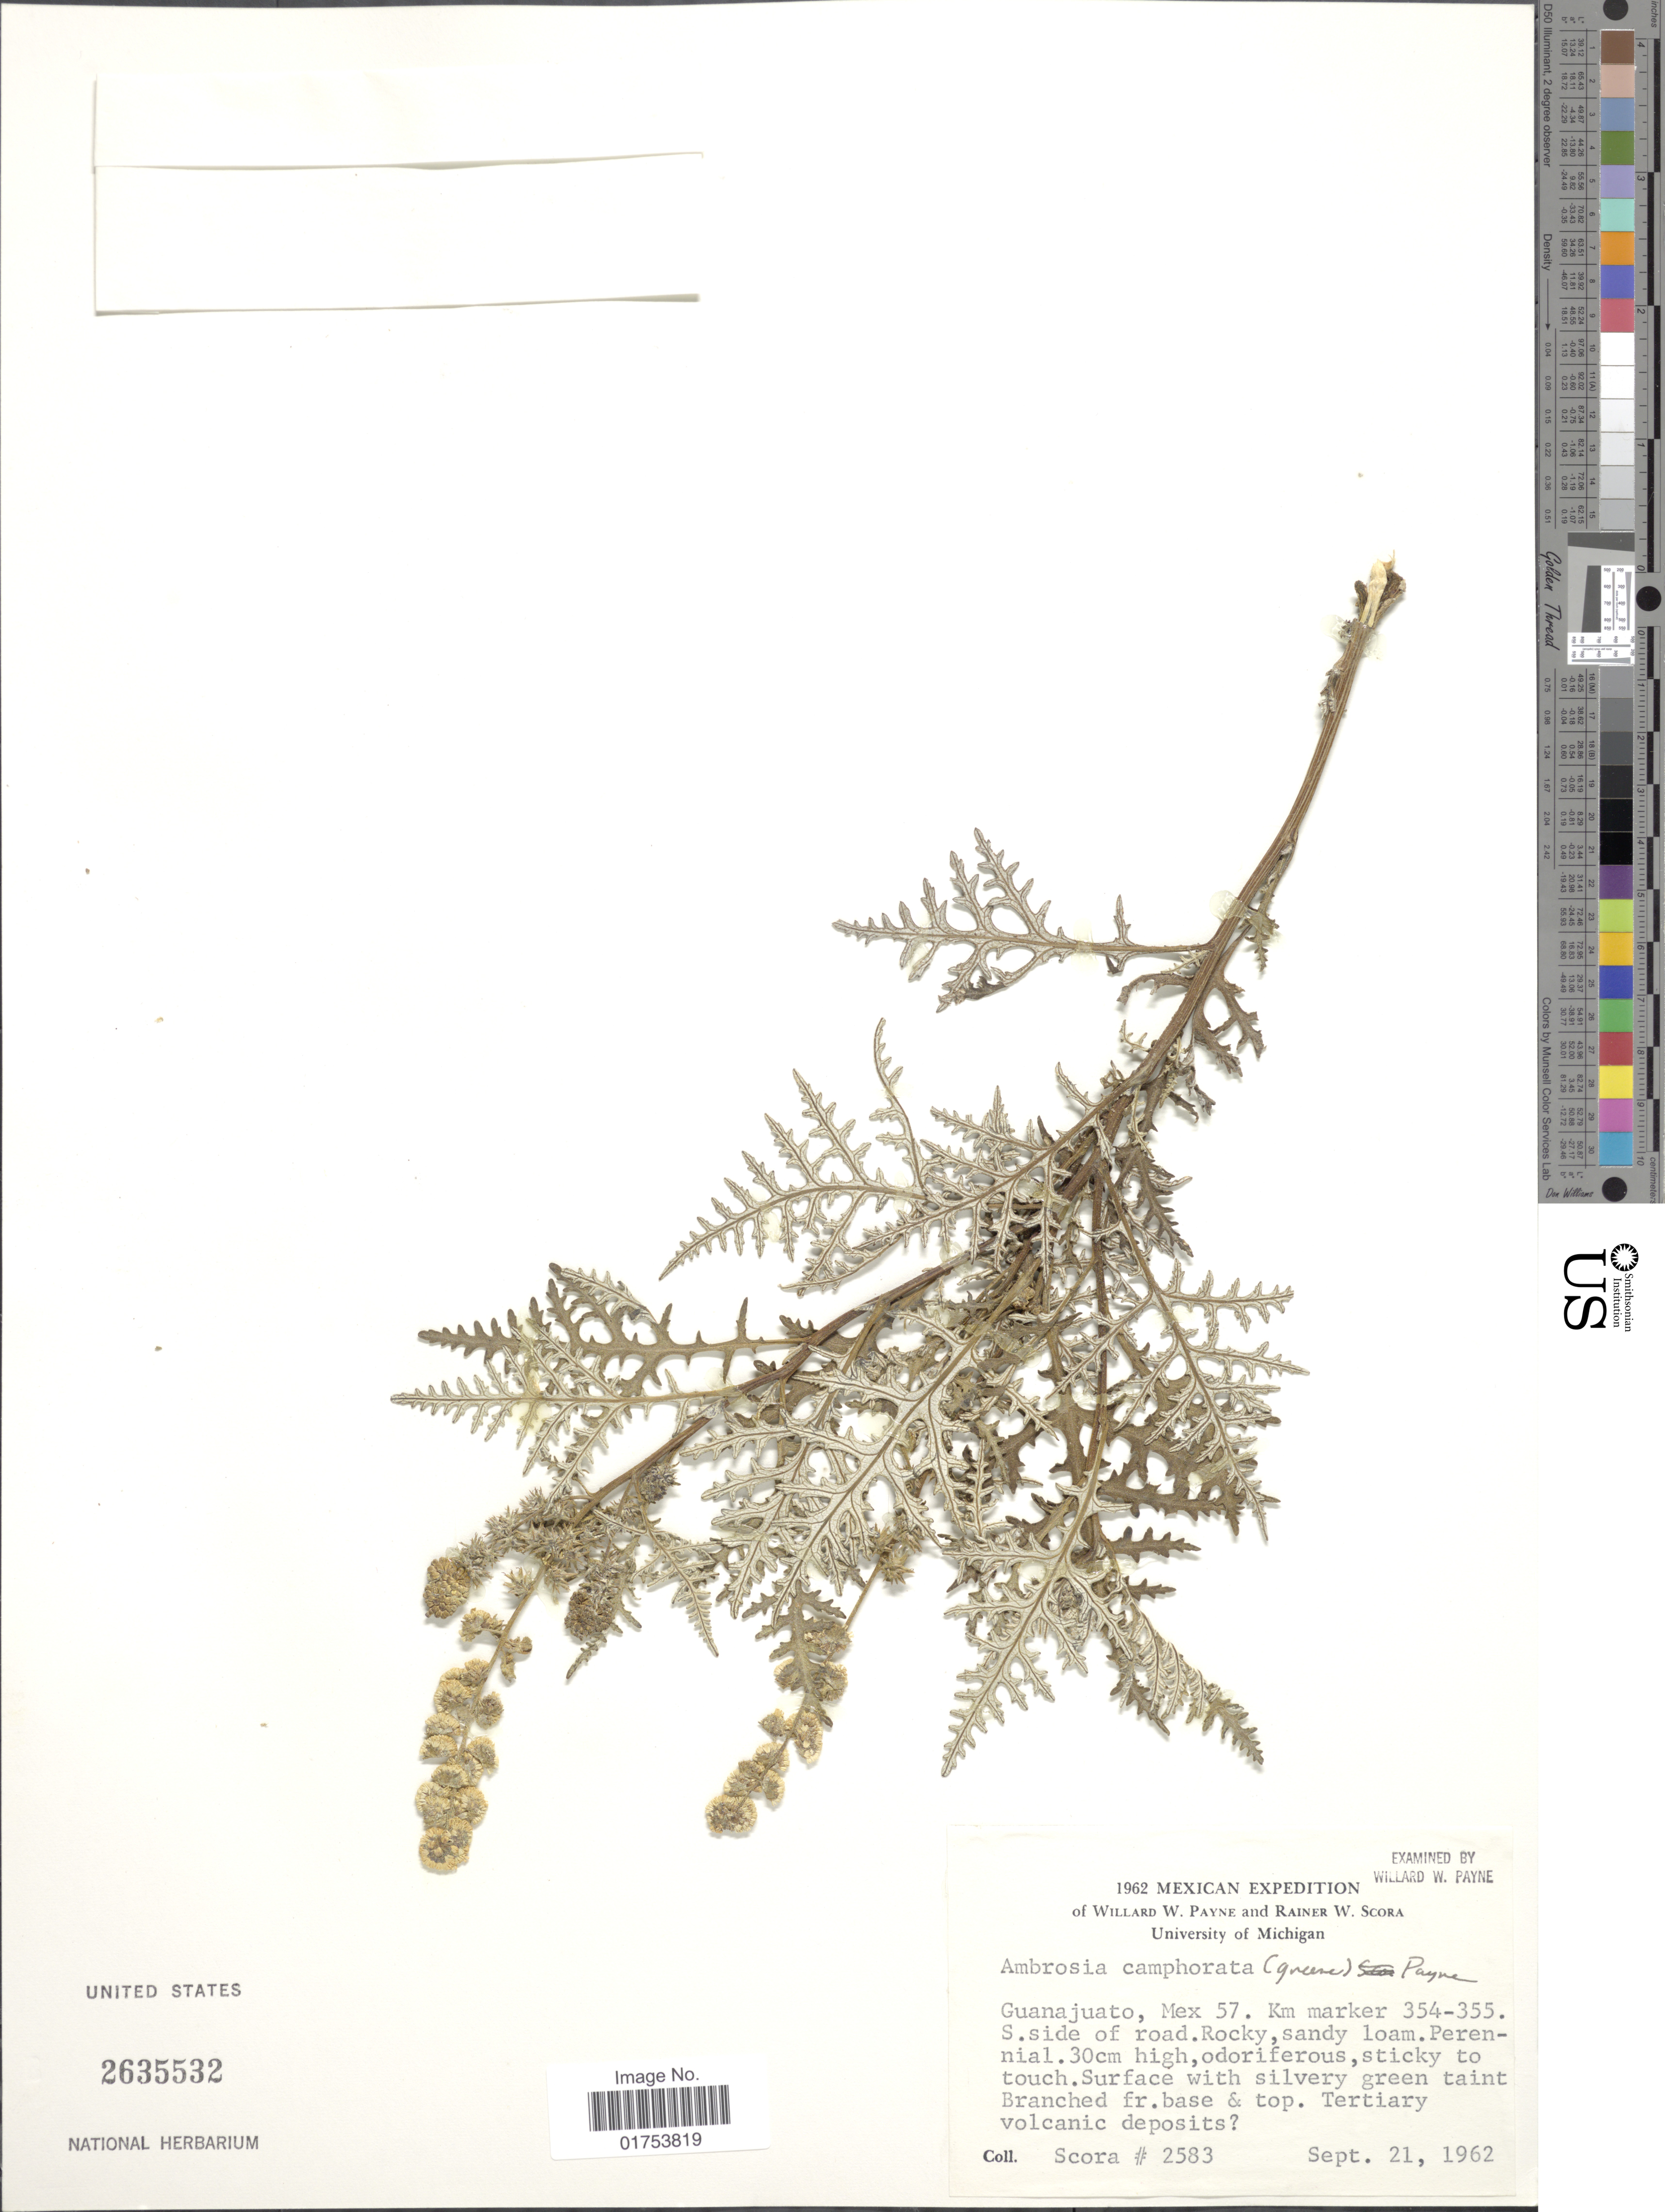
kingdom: Plantae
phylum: Tracheophyta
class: Magnoliopsida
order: Asterales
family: Asteraceae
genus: Ambrosia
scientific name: Ambrosia camphorata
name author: (Greene) W.W.Payne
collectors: R. Scora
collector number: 2583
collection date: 1962-09-21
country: Mexico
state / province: Guanajuato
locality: Mex 57. Km marker 354-355. S. side of road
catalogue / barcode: US 2635532